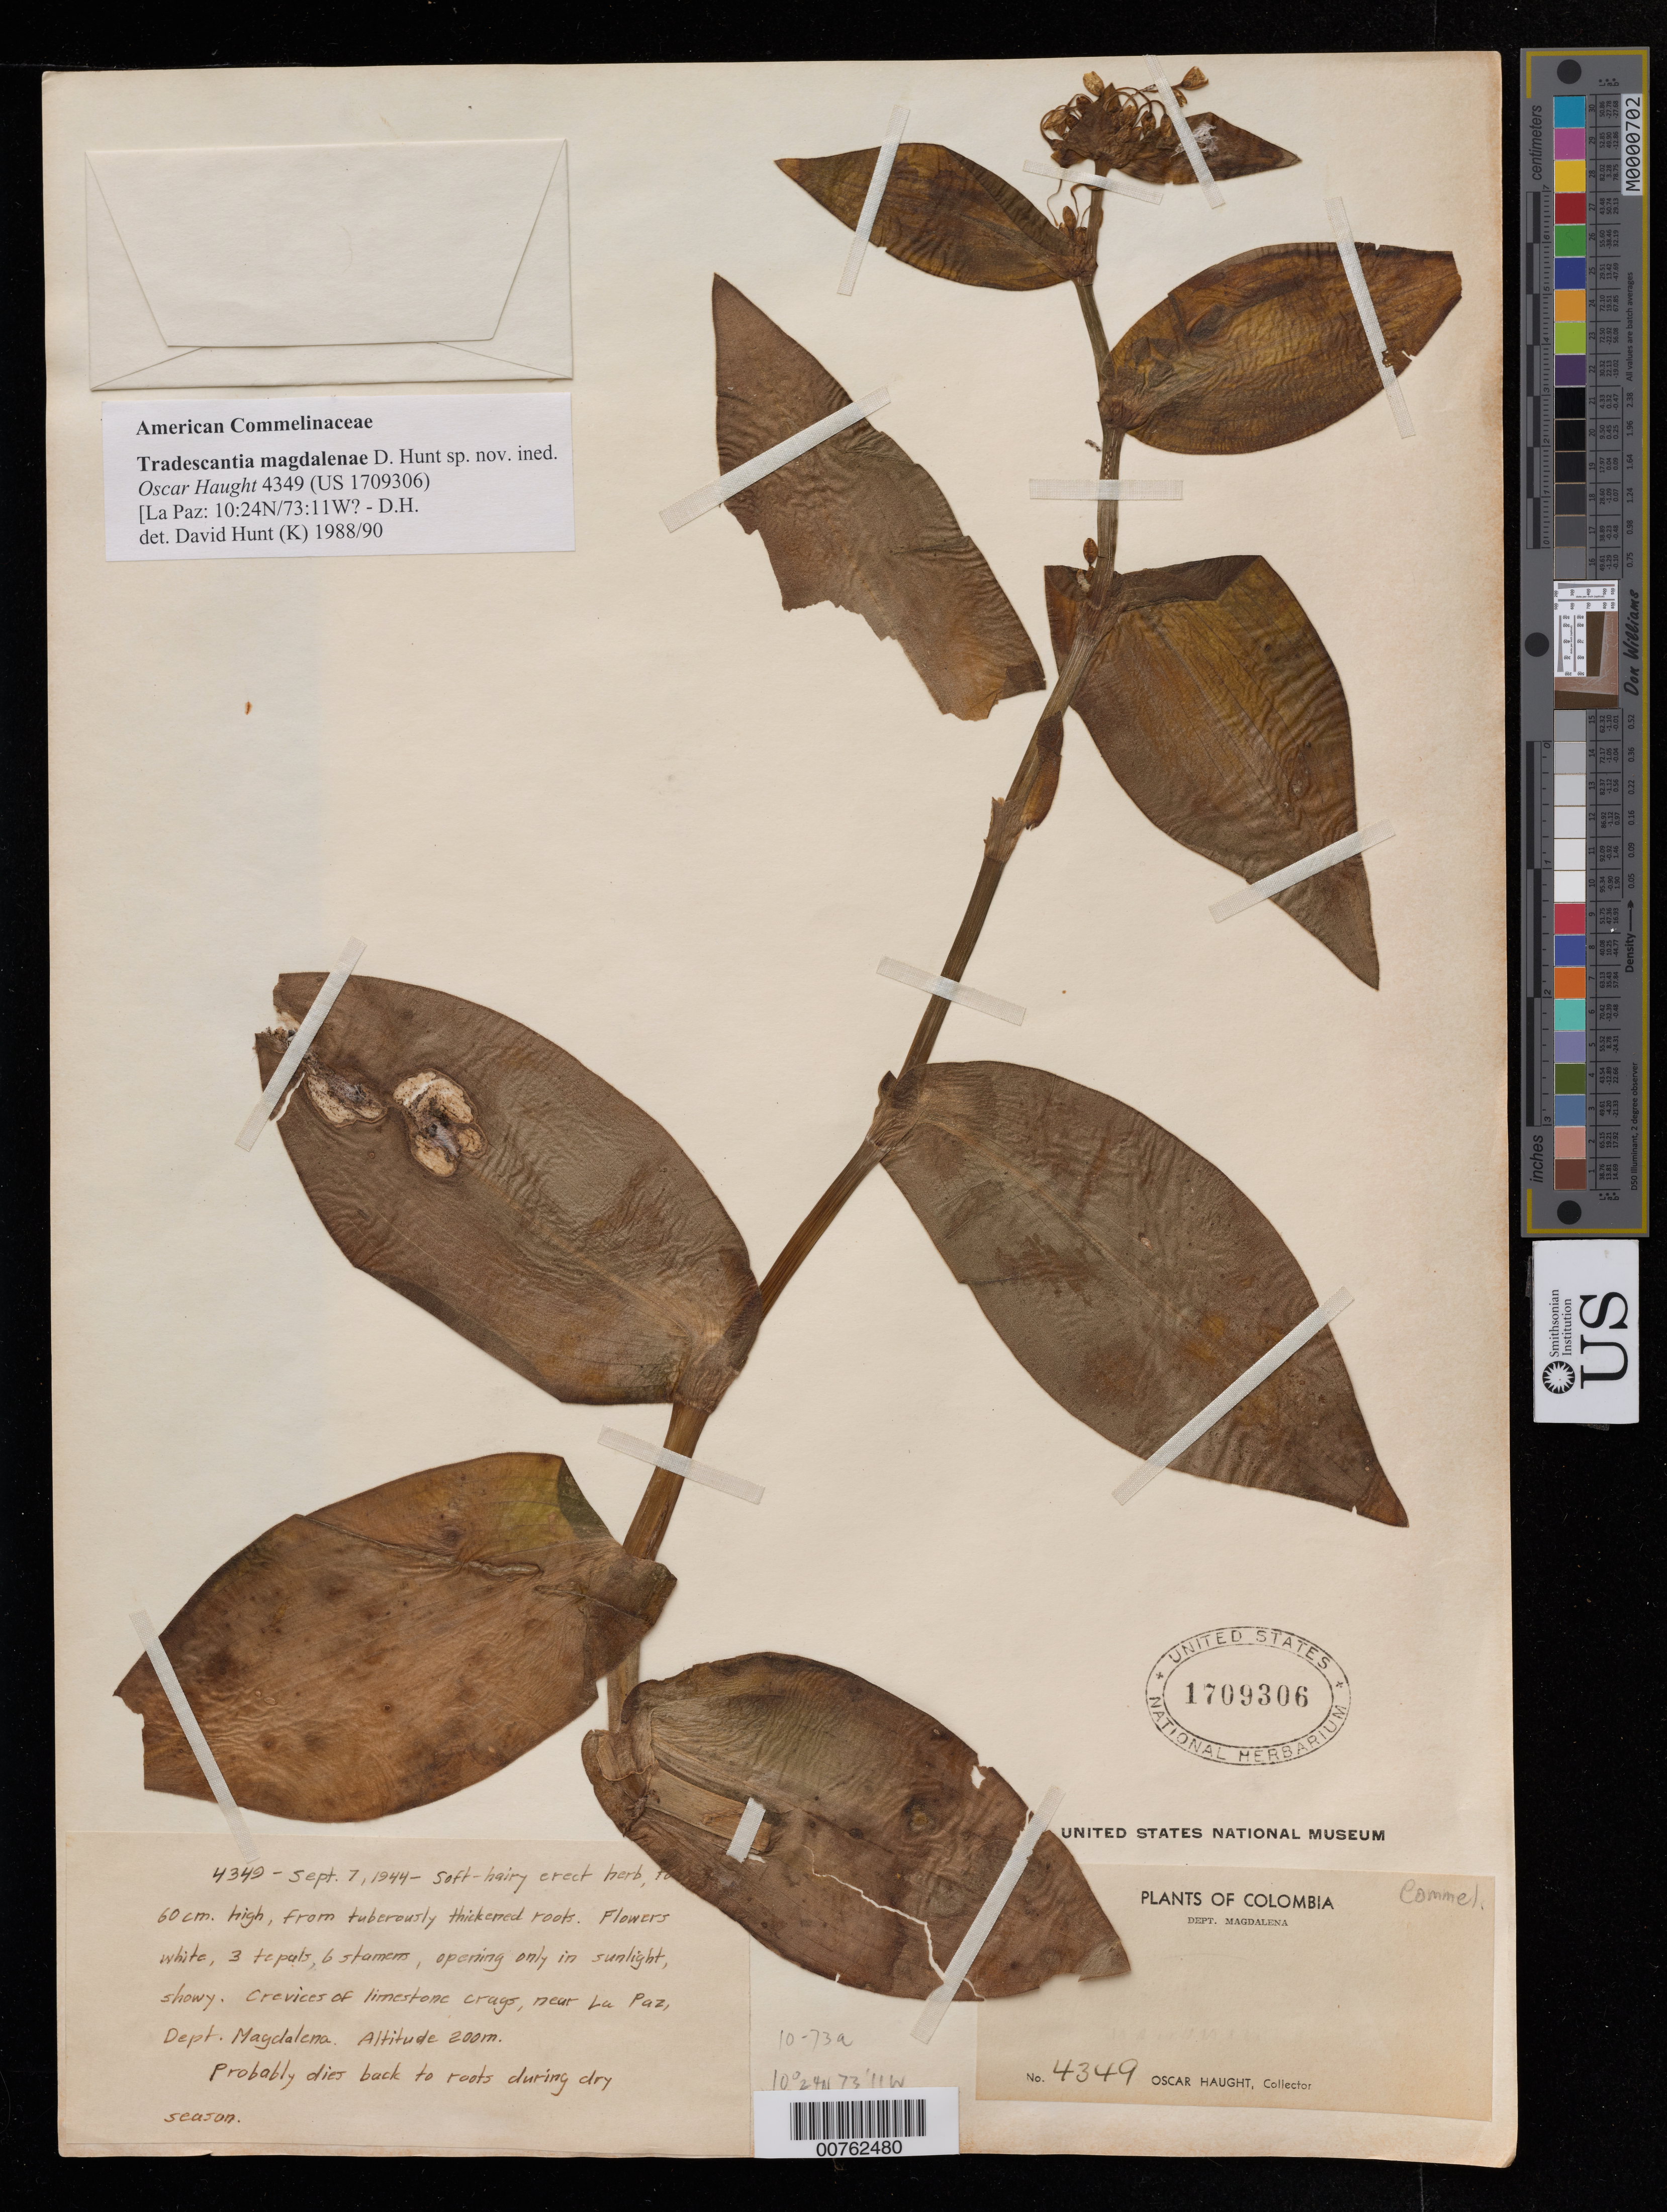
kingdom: Plantae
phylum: Tracheophyta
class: Liliopsida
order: Commelinales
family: Commelinaceae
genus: Tradescantia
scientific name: Tradescantia sp.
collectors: O. Haught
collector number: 4349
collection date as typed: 07 Sep 1944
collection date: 1944-09-07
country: Colombia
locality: near La Paz, Dept. Magdalena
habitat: Crevices of limestone crags,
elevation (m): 200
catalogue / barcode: US 1709306